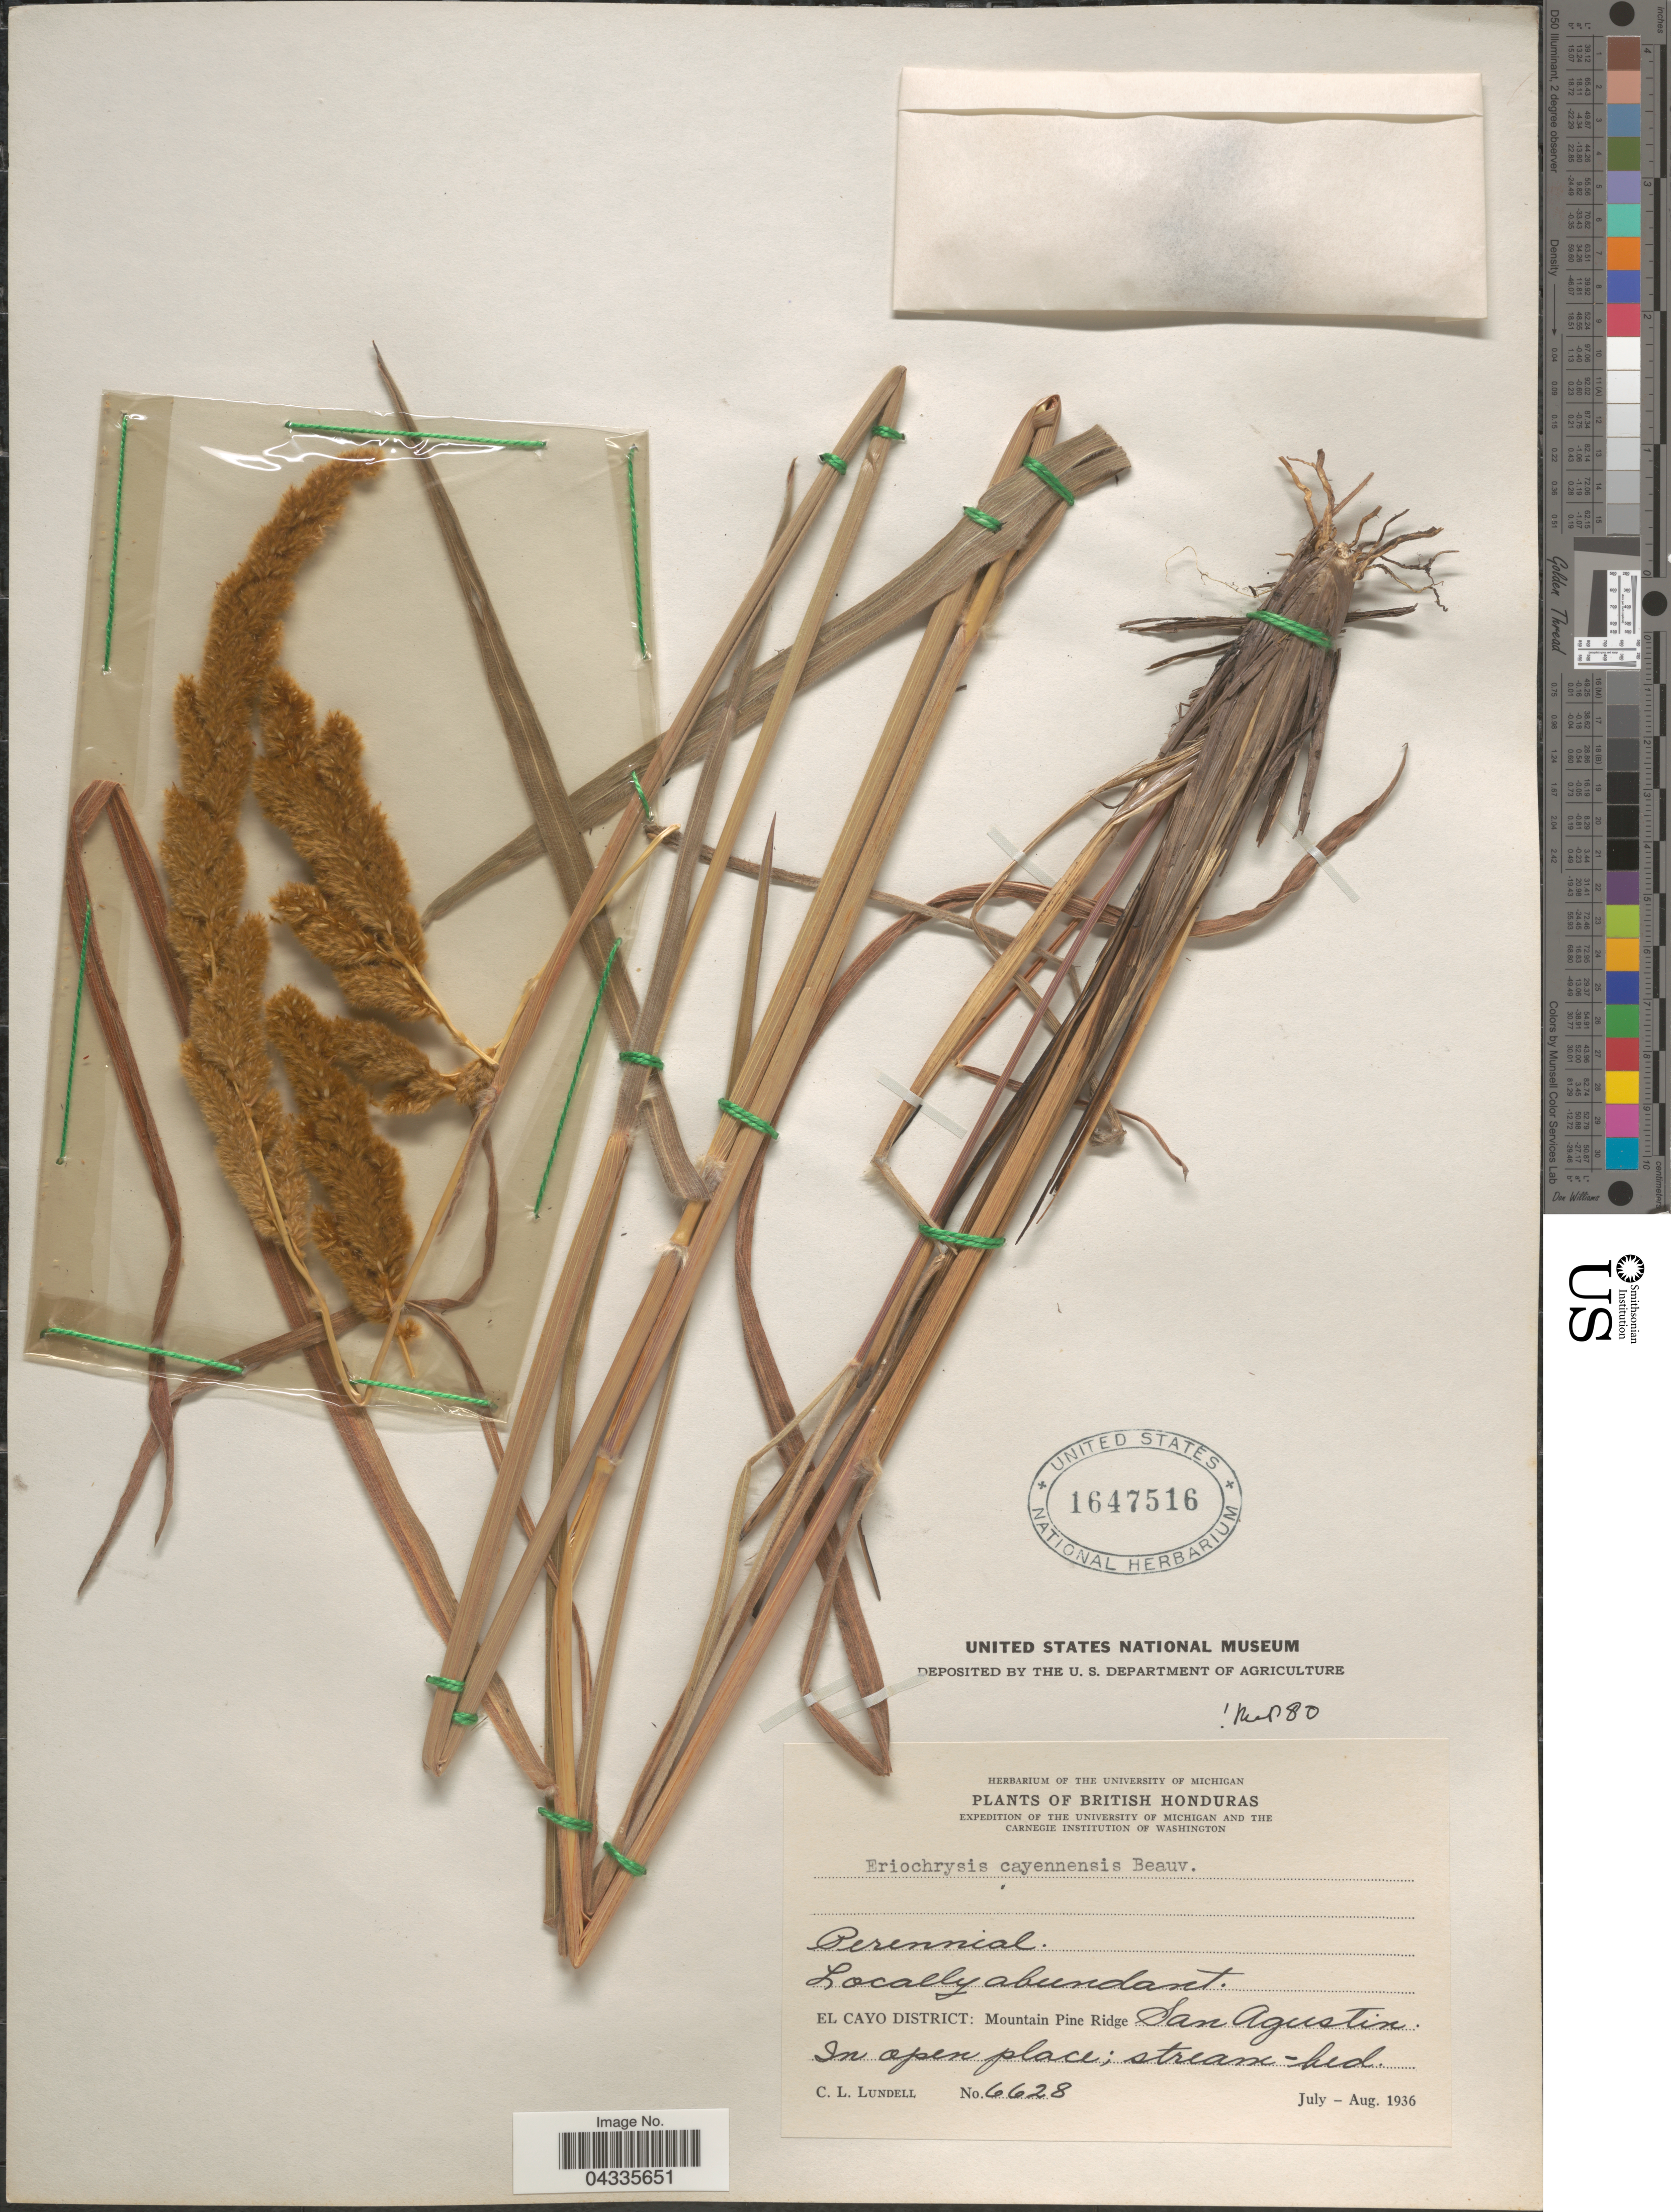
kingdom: Plantae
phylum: Tracheophyta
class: Liliopsida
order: Poales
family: Poaceae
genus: Eriochrysis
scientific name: Eriochrysis cayennensis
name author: P. Beauv.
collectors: C. L. Lundell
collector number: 6628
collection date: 1936-07/1936-08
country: Belize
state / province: Cayo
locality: British Honduras. El Cayo District: Mountain Pine Ridge. San Agustin.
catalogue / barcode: US 1647516